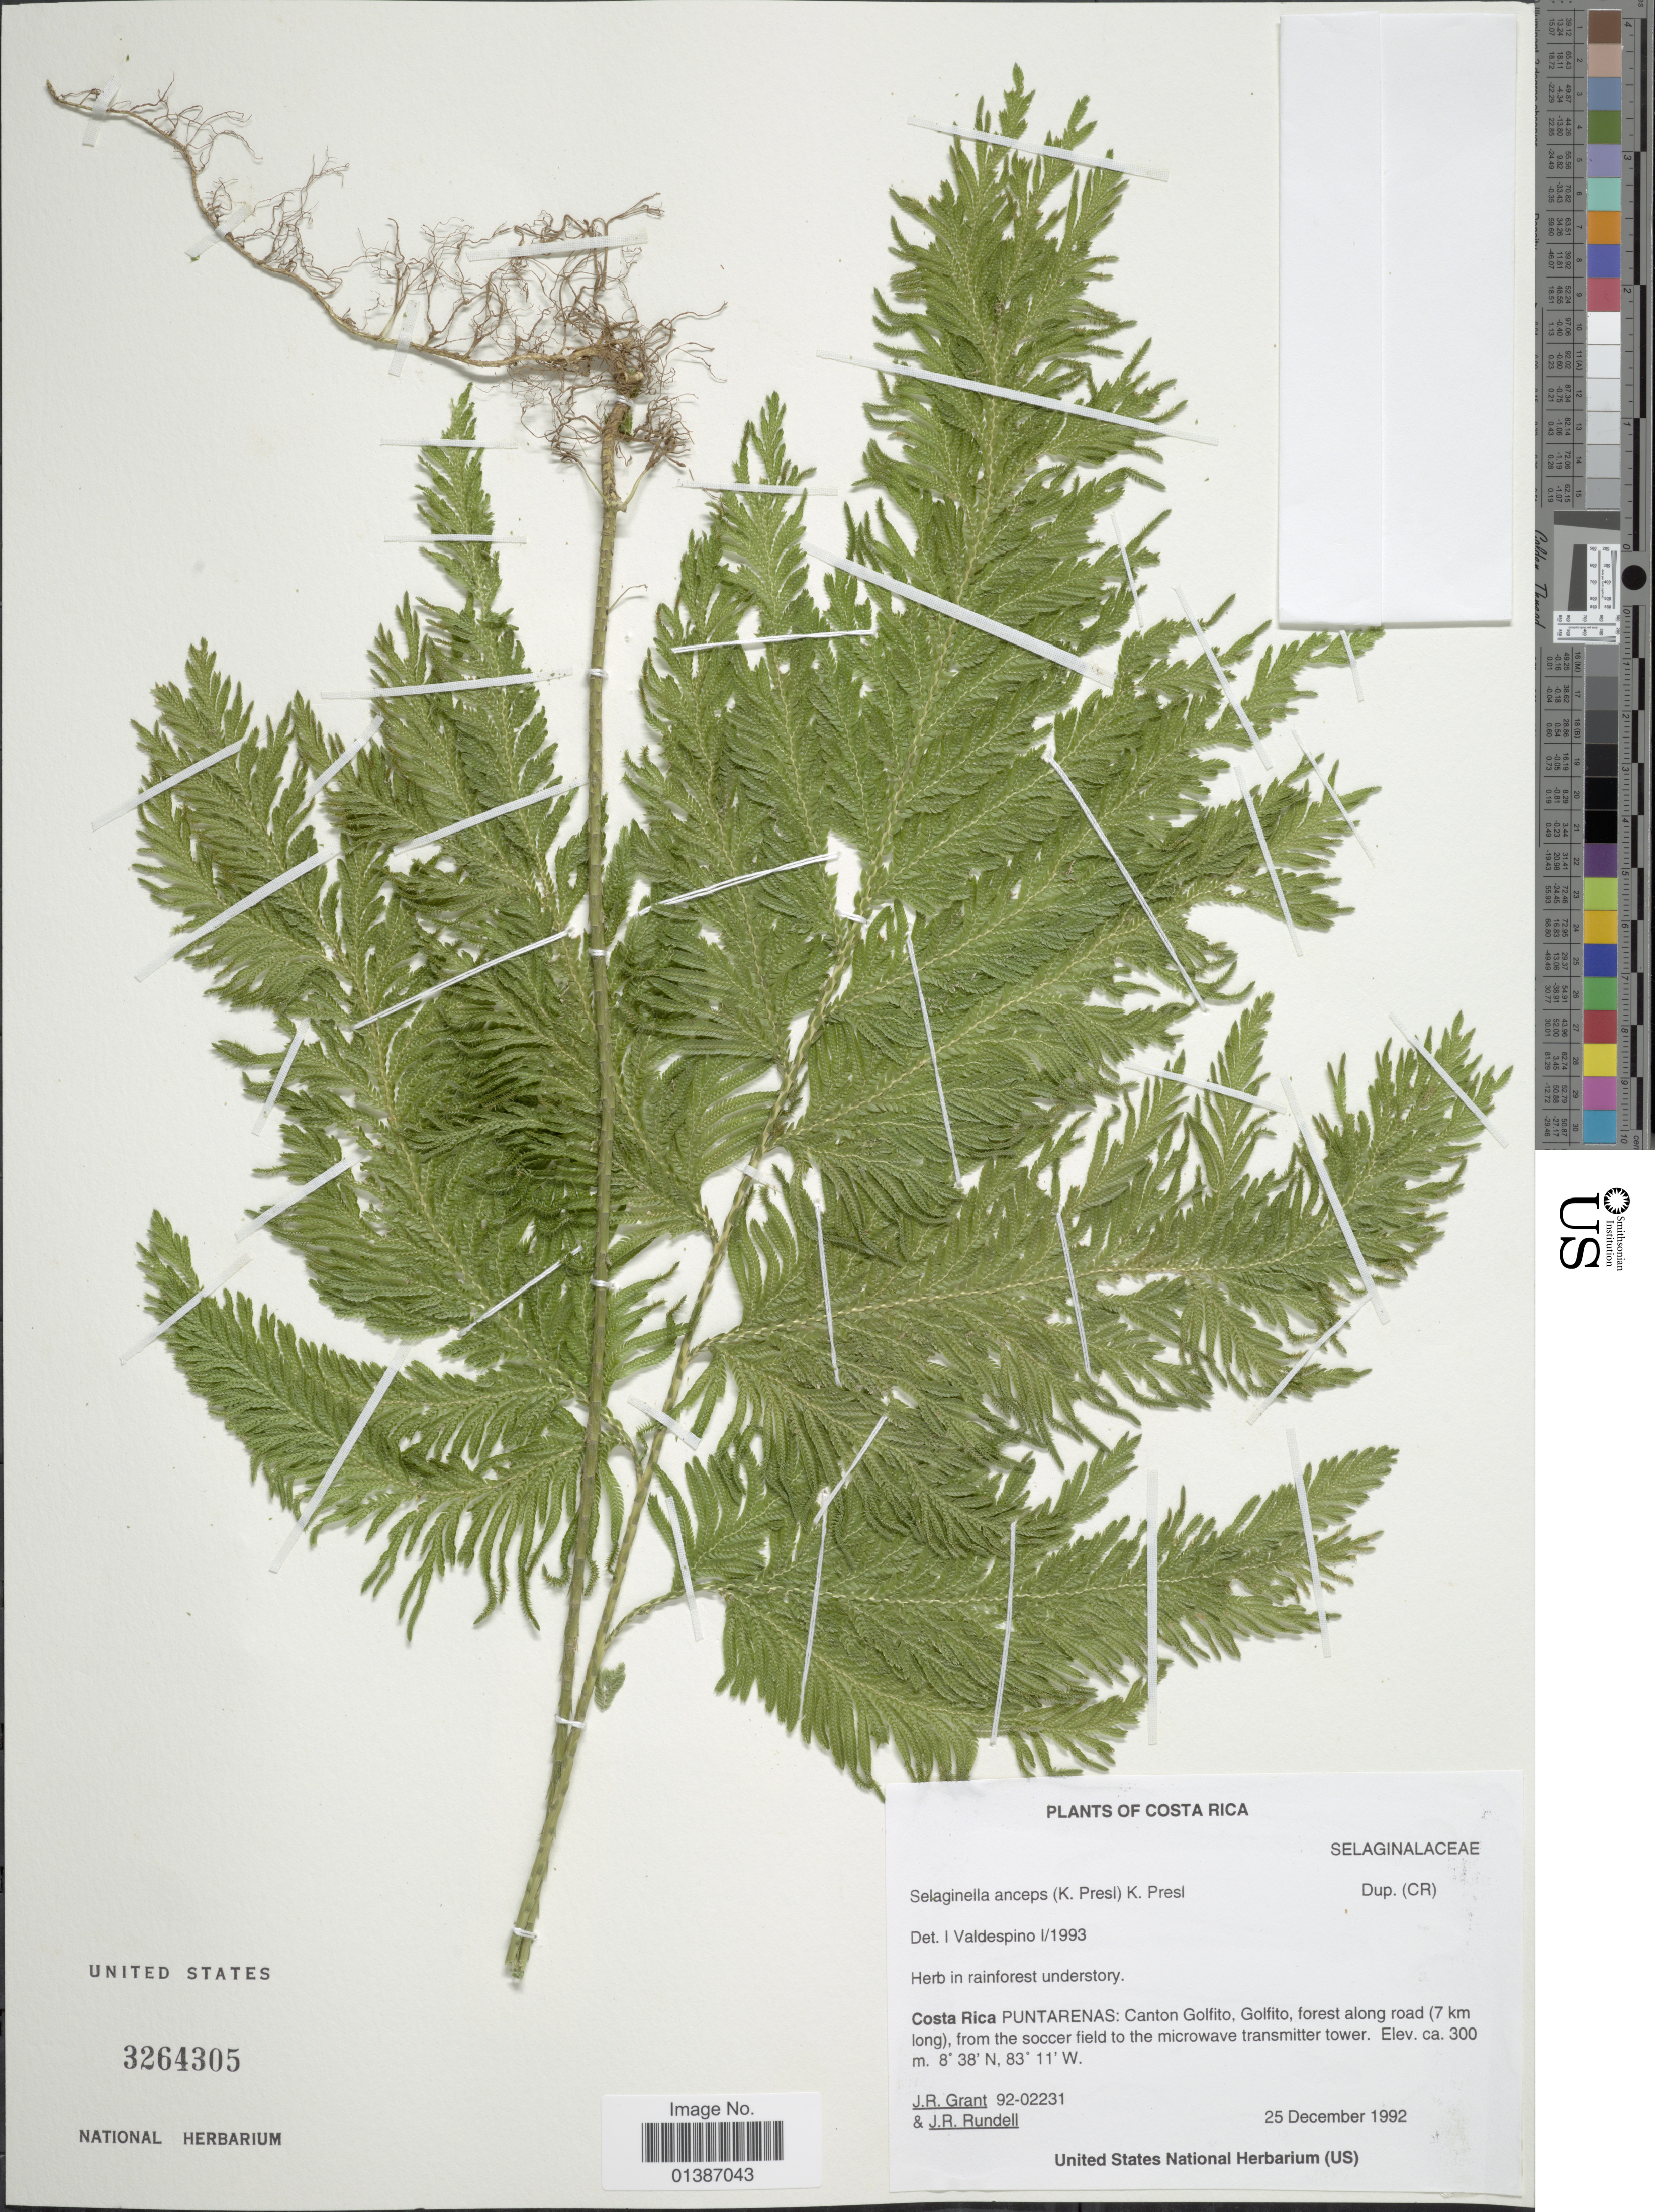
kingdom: Plantae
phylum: Tracheophyta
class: Lycopodiopsida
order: Selaginellales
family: Selaginellaceae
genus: Selaginella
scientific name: Selaginella anceps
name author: (C. Presl)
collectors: J. Grant & J. R. Rundell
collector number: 92-02231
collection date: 1992-12-25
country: Costa Rica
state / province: Puntarenas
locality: Puntarenas: Canton Golfito, Golfito, forest along road (7 km long), from the soccer field to the microwave transmitter tower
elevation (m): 300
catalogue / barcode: US 3264305